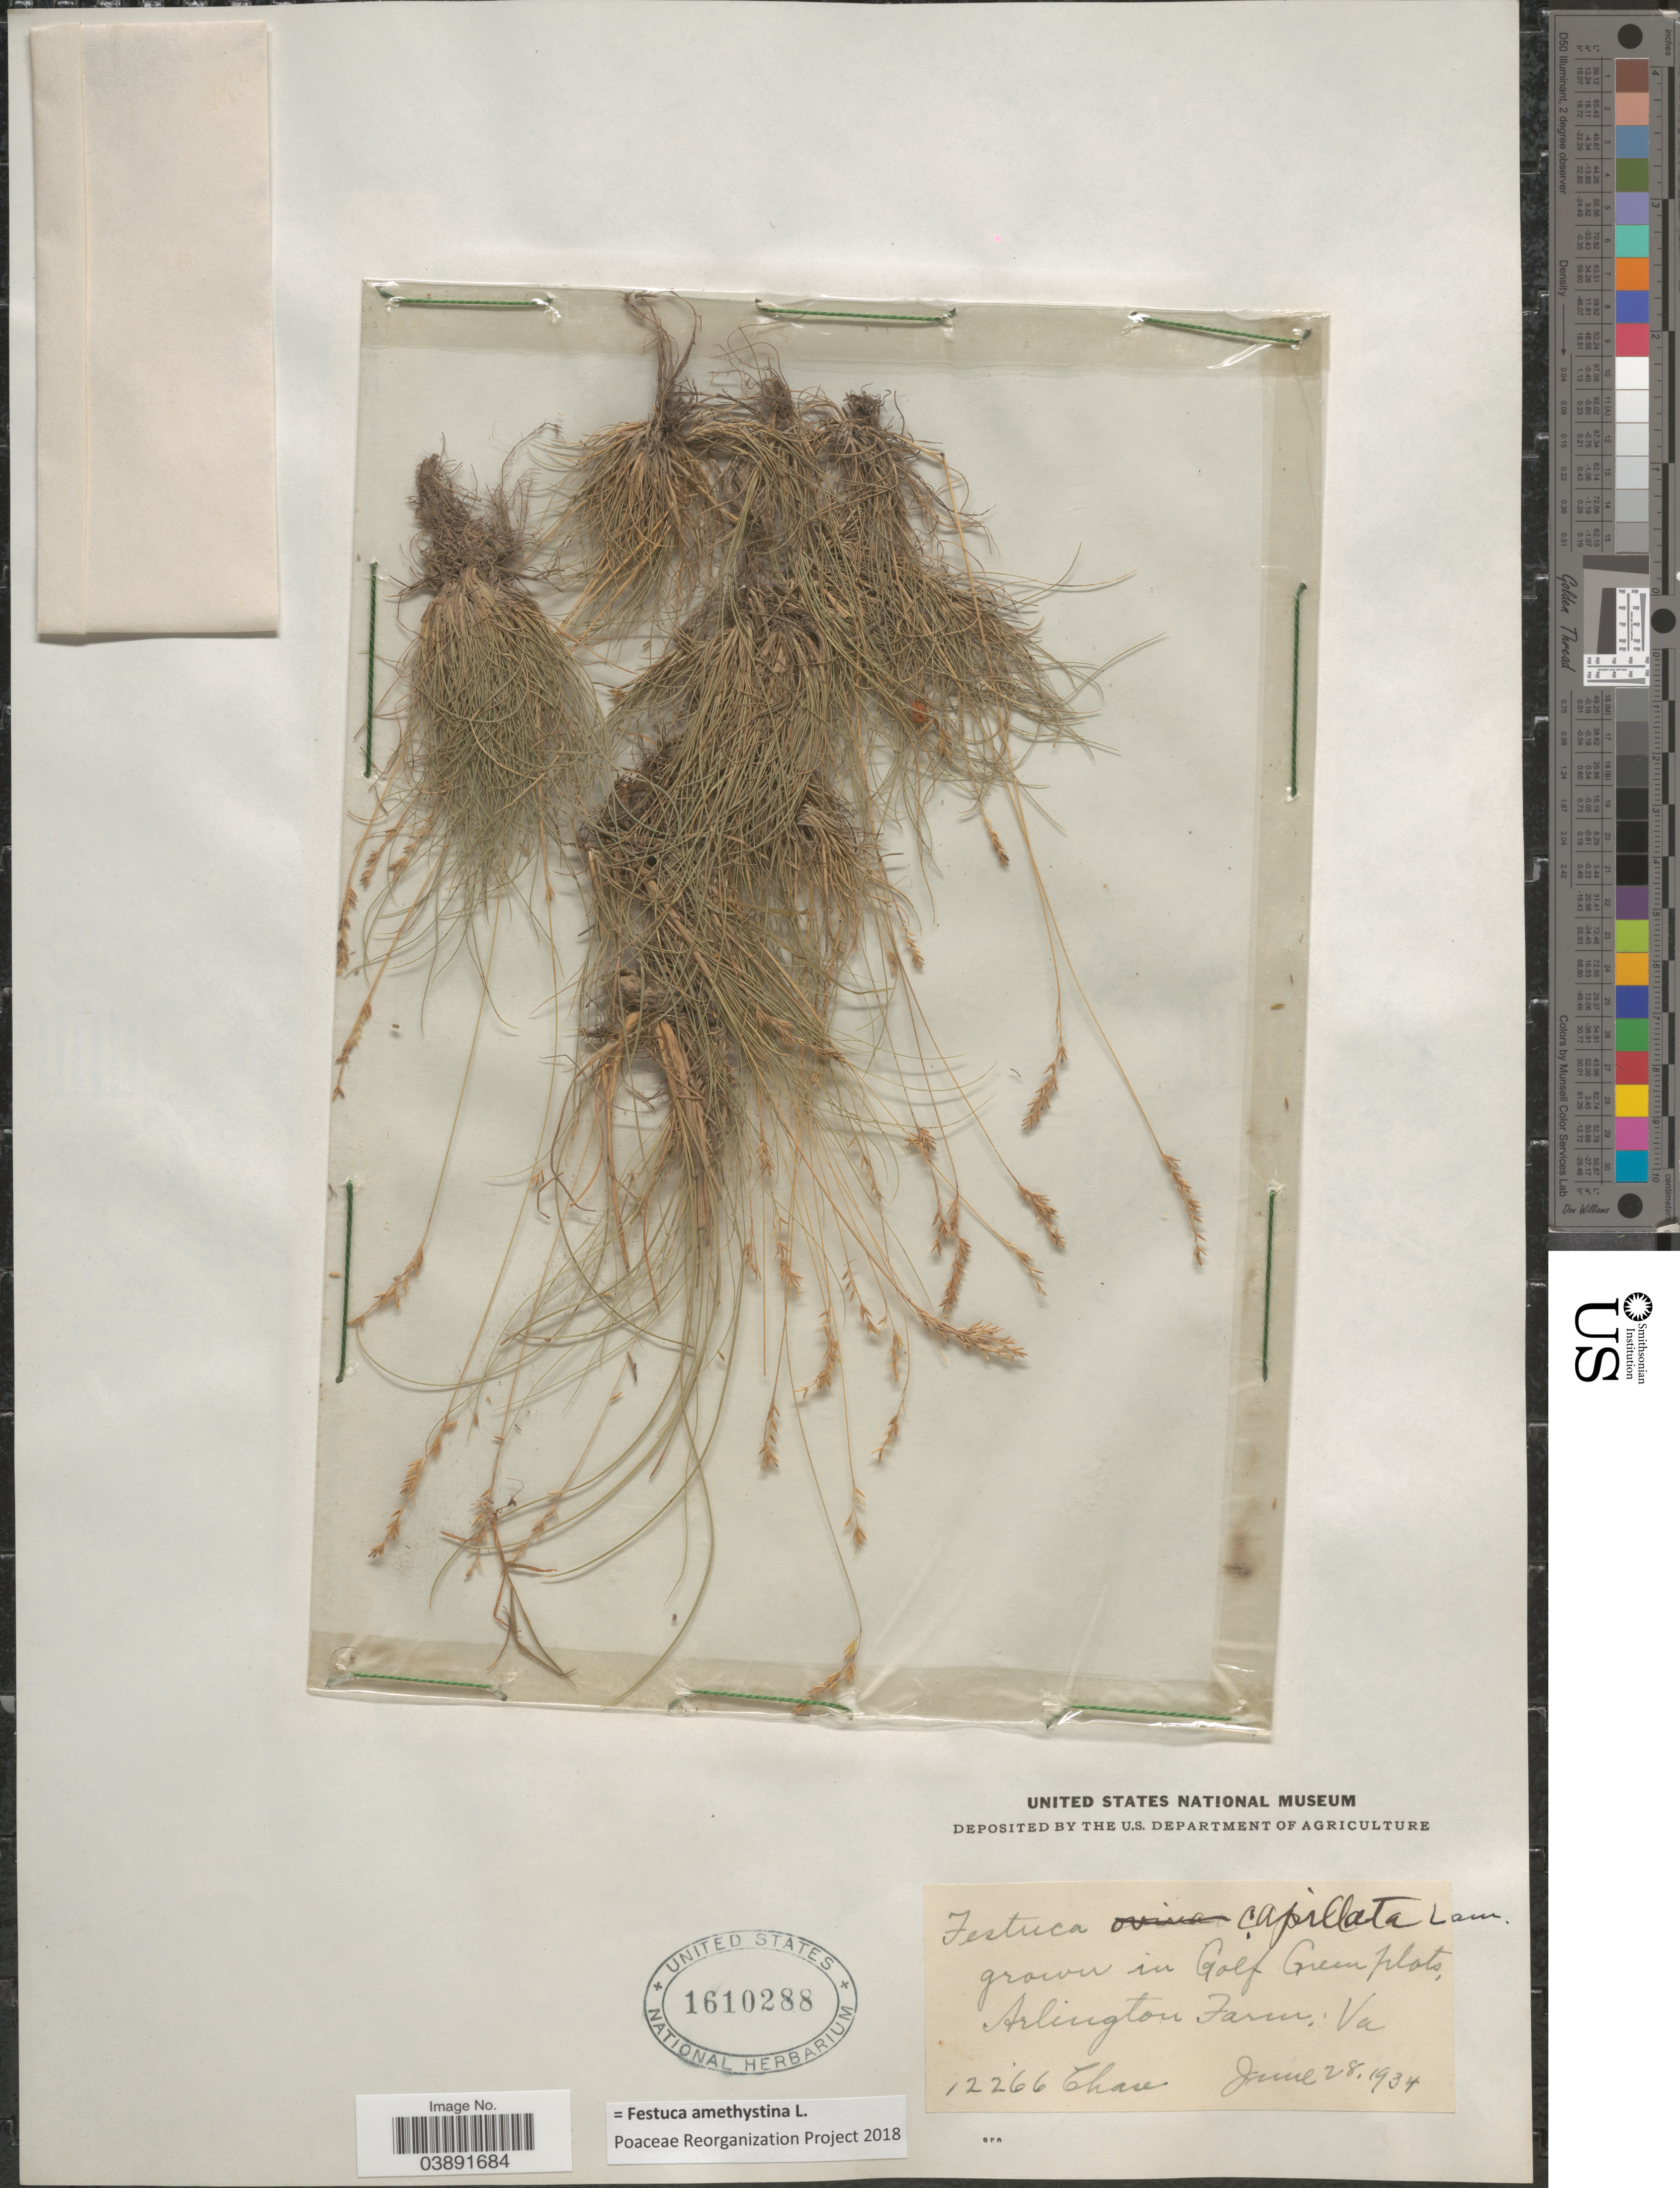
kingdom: Plantae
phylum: Tracheophyta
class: Liliopsida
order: Poales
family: Poaceae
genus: Festuca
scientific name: Festuca amethystina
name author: L.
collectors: Chase, --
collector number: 12266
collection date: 1934-06-28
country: United States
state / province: Virginia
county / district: Arlington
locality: In Golf Green Flats, Arlington Farm.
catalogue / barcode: US 1610288